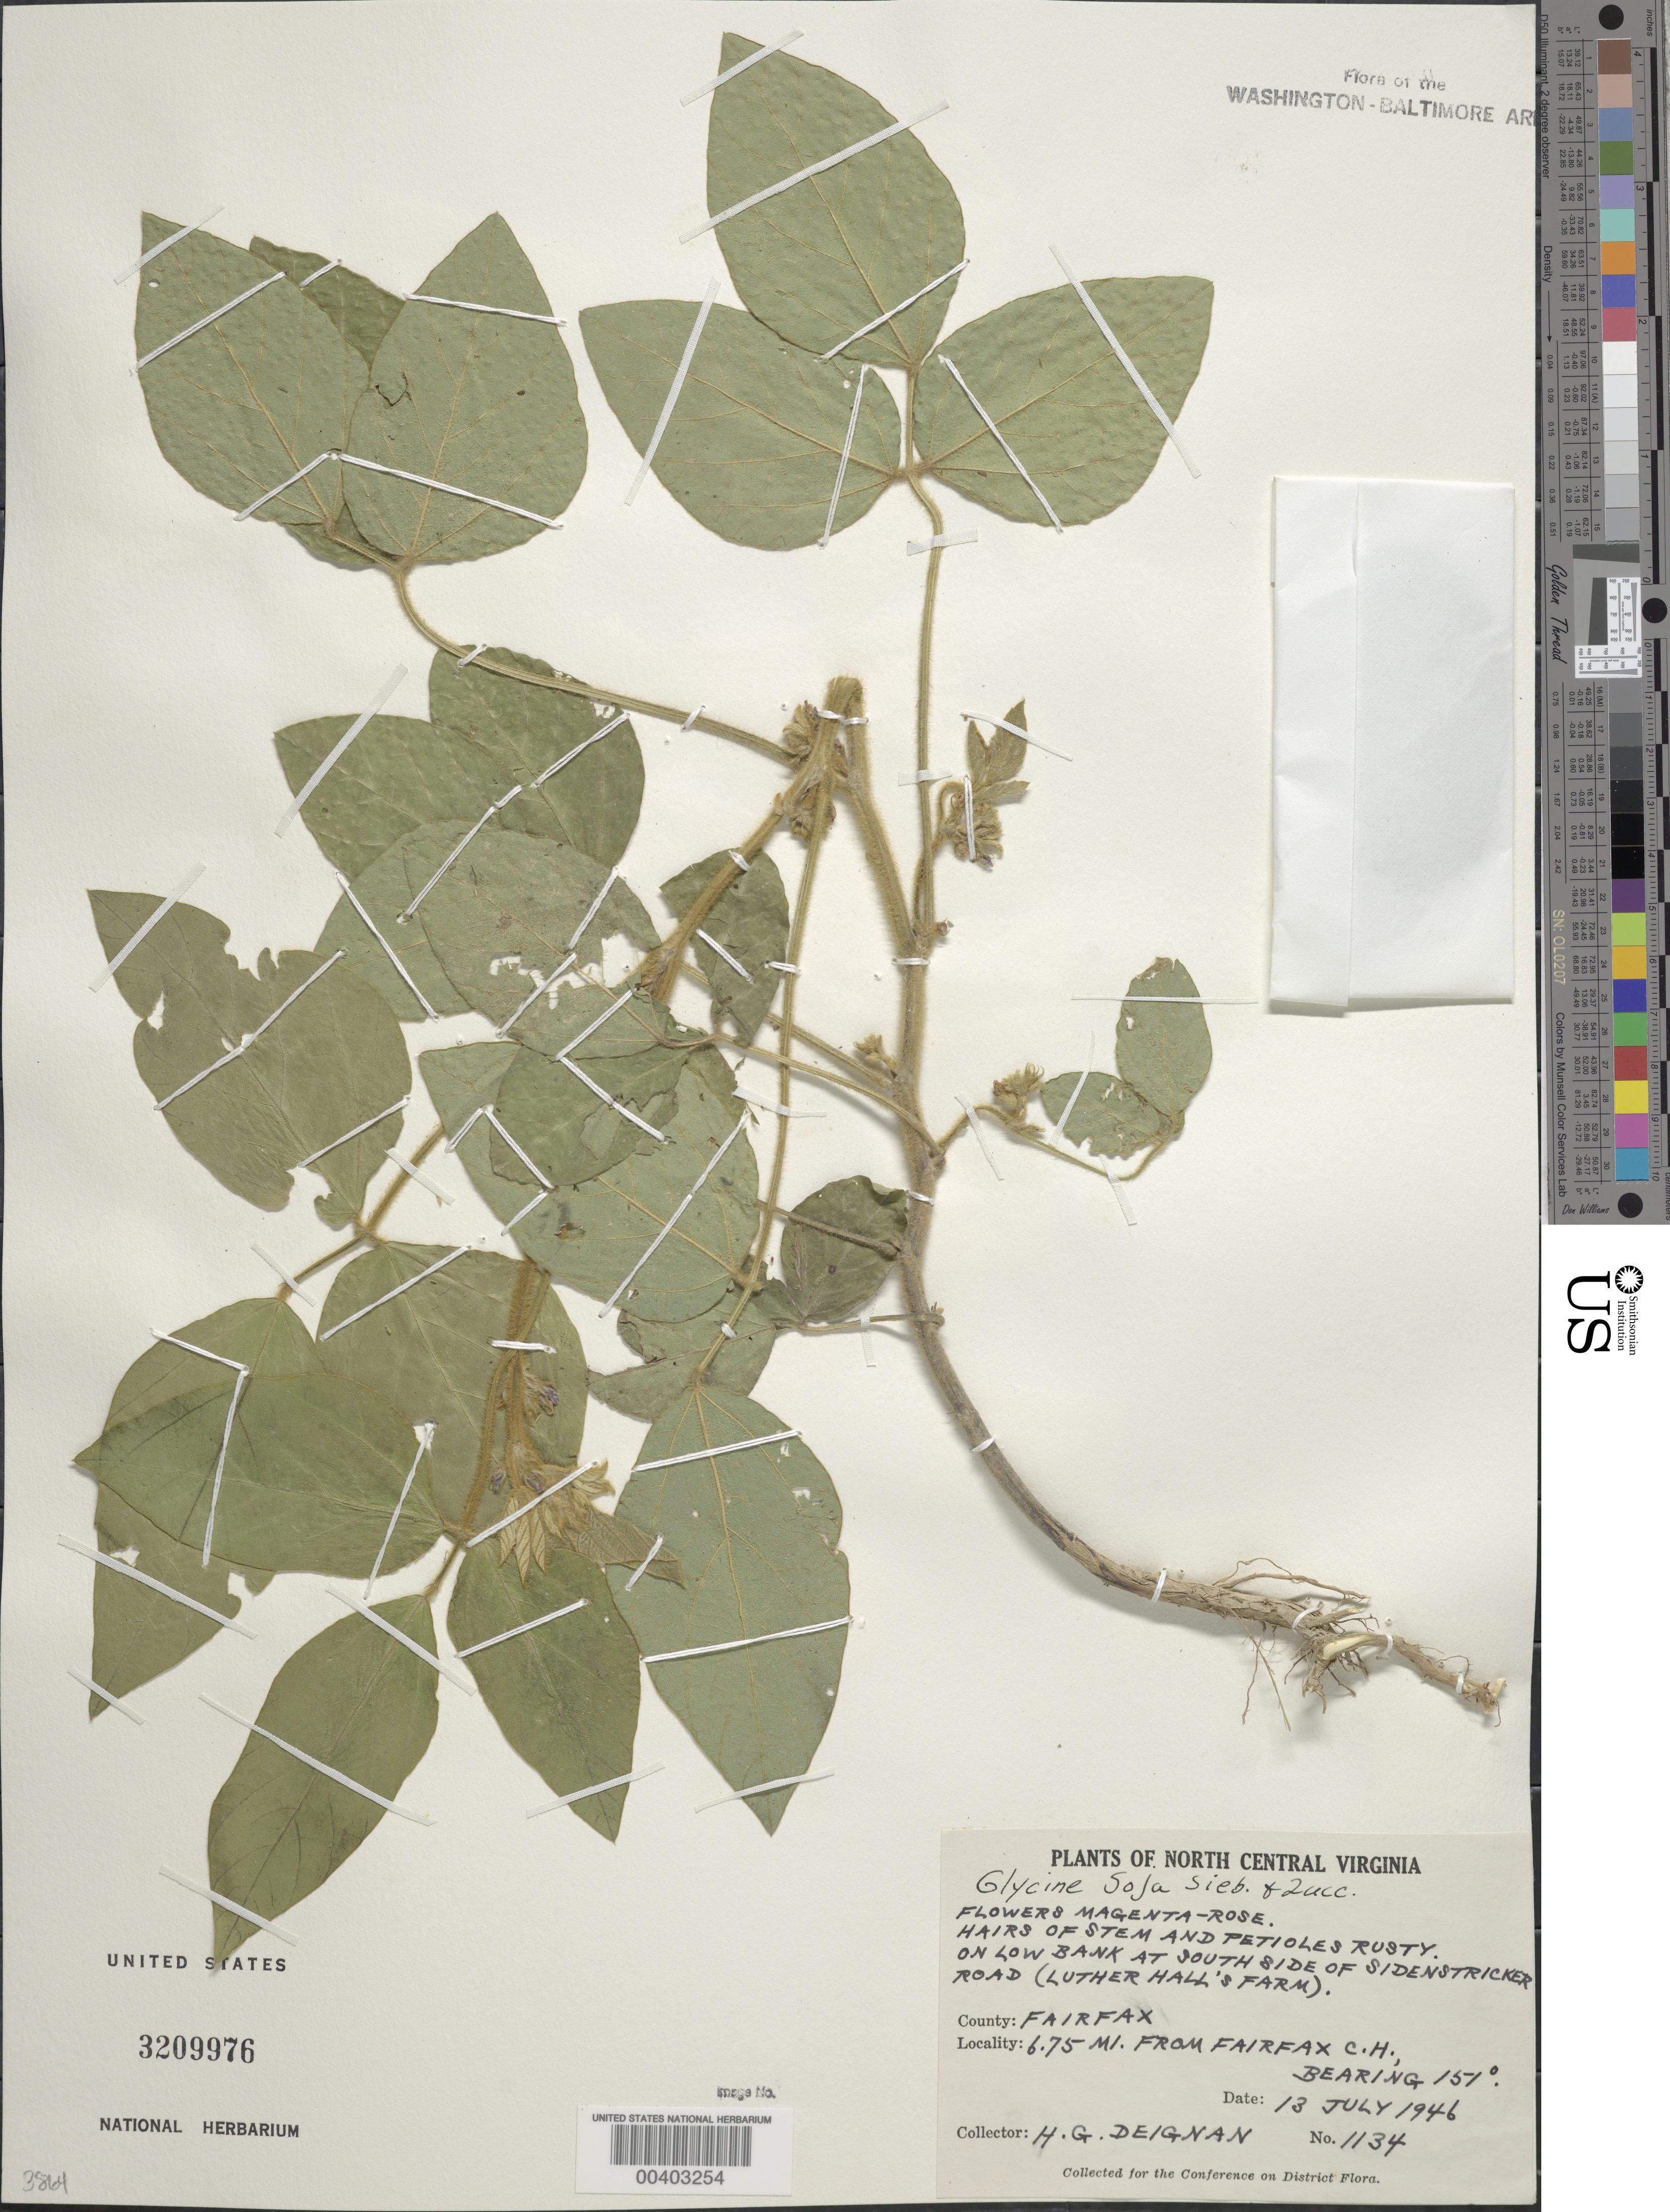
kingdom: Plantae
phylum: Tracheophyta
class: Magnoliopsida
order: Fabales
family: Fabaceae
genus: Glycine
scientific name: Glycine soja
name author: Siebold & Zucc.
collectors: H. Deignan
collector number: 1134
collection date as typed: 13 Jul 1946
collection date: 1946-07-13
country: United States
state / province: Virginia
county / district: Fairfax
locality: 6.75 mi. from Fairfax County Courthouse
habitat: On low banks of river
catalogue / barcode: US 3209976